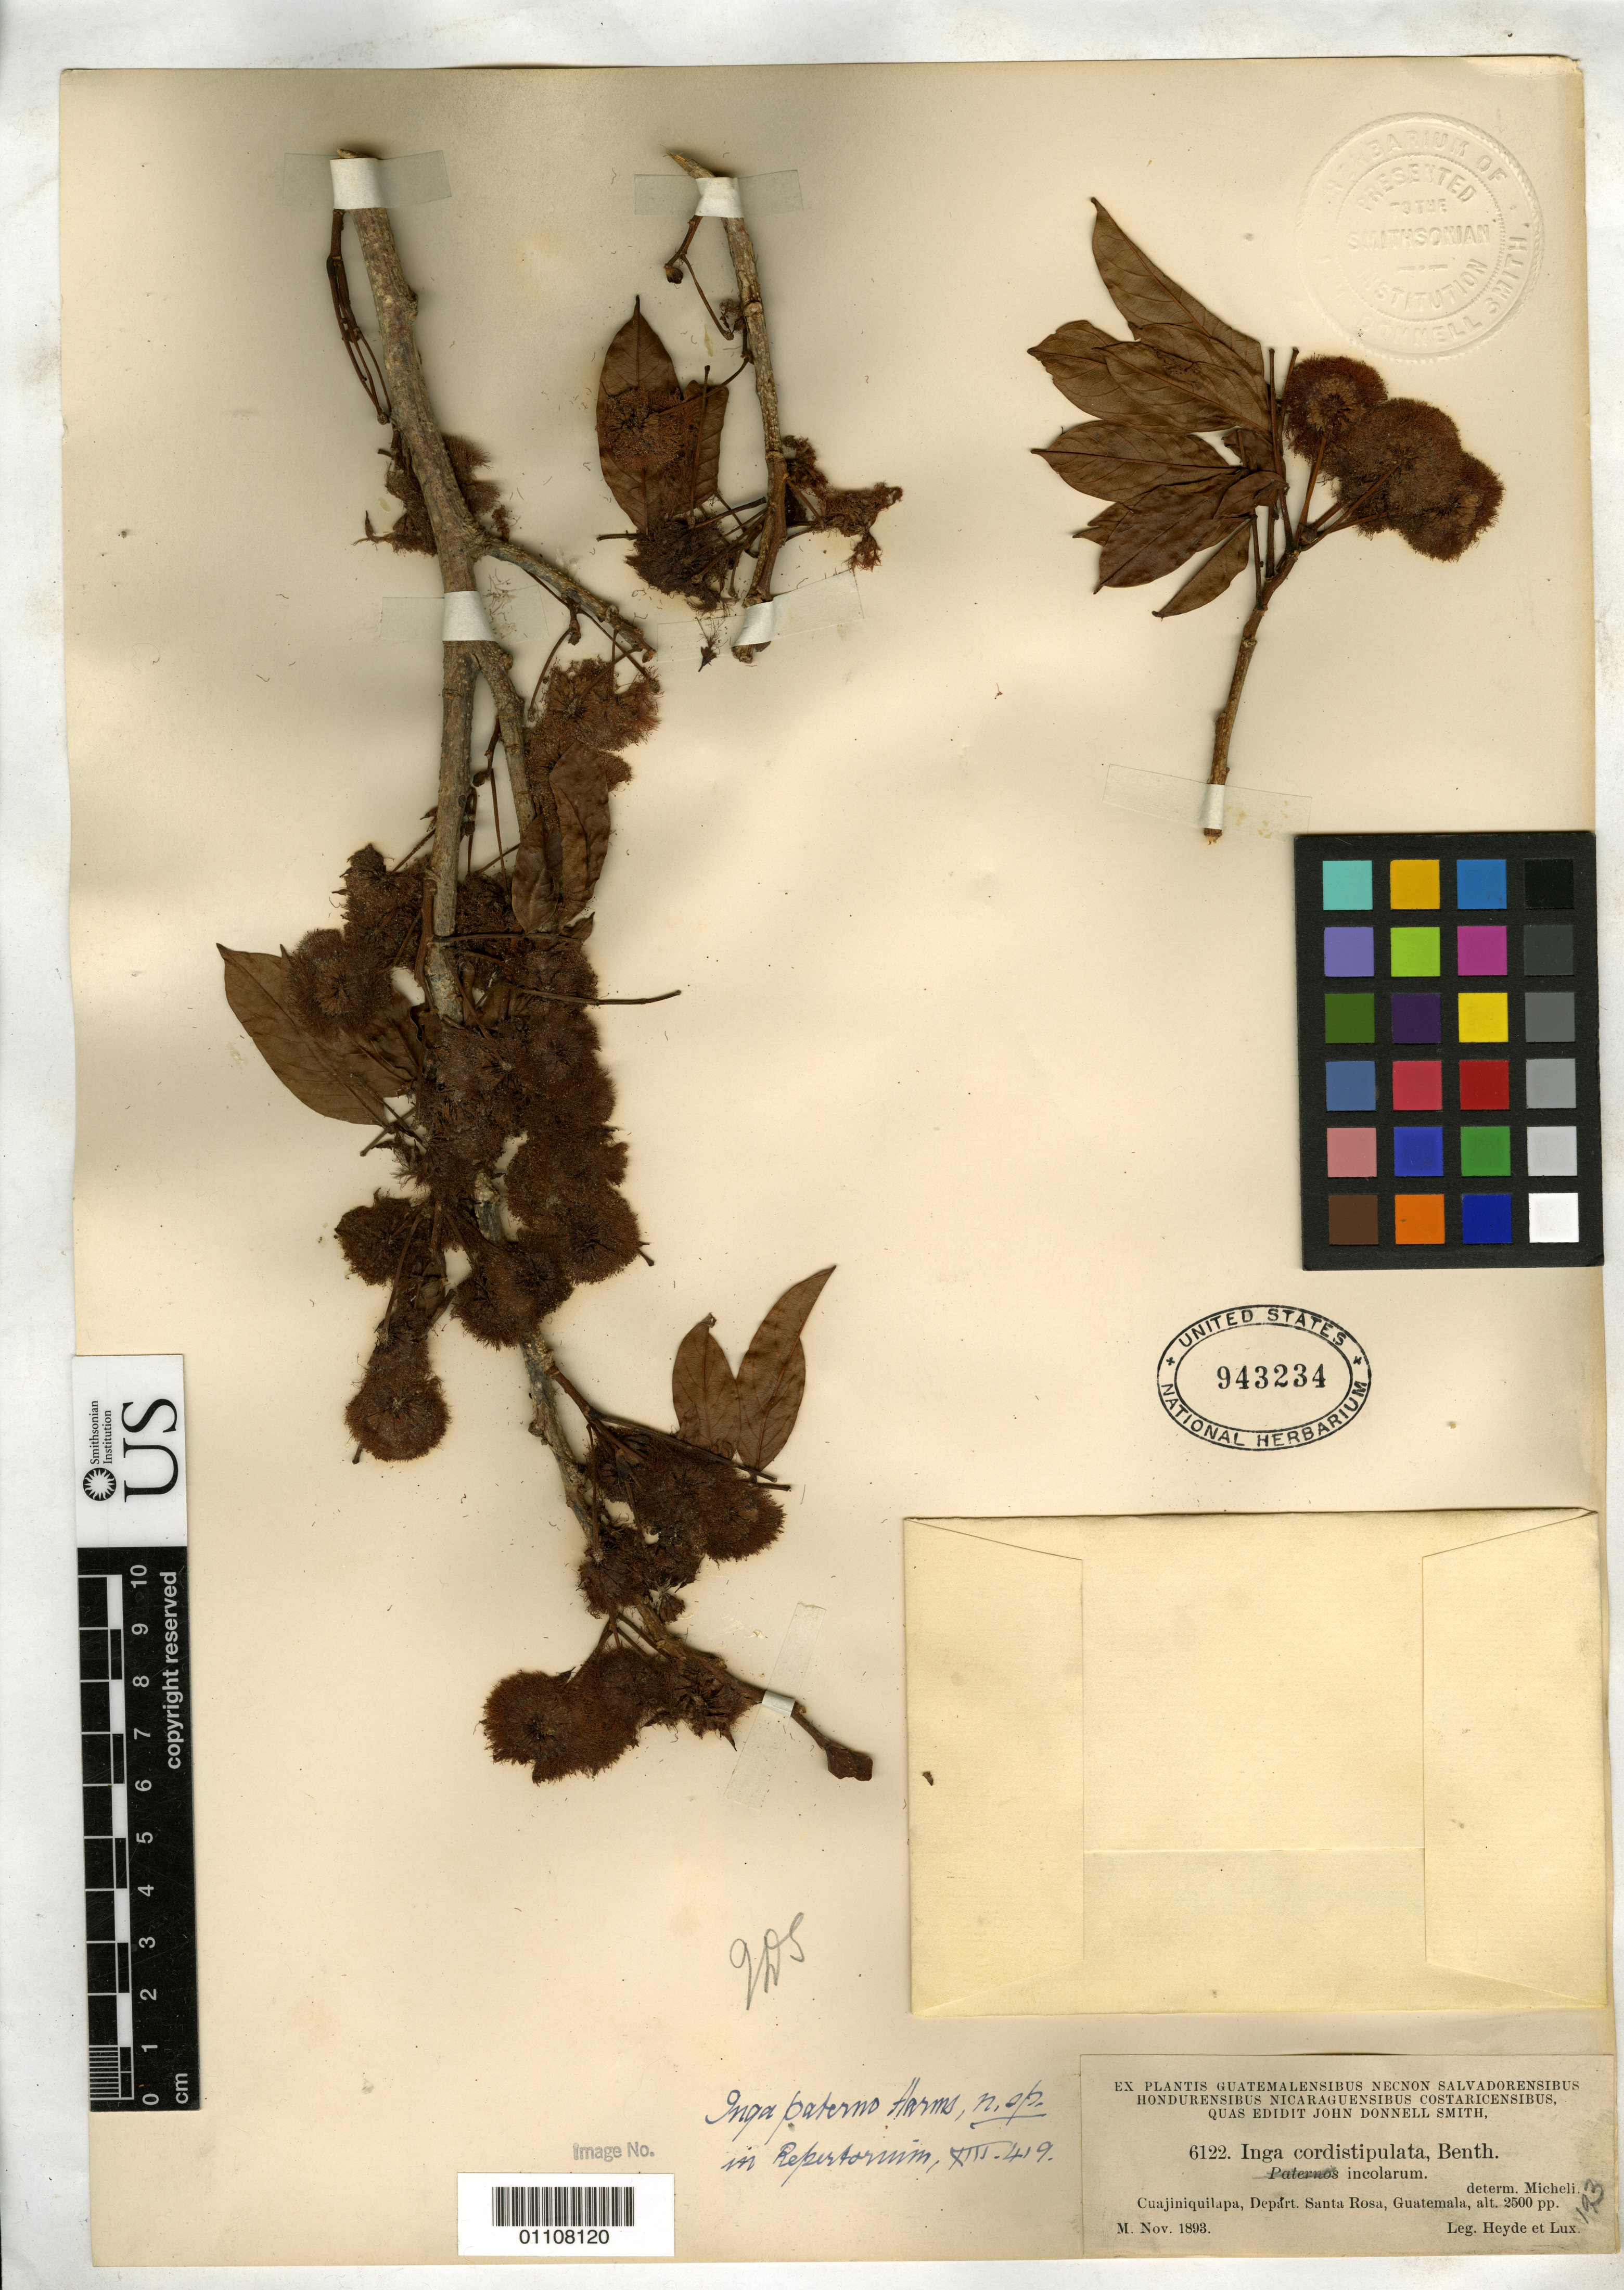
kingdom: Plantae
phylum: Tracheophyta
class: Magnoliopsida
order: Fabales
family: Fabaceae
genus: Inga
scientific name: Inga paterno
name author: Harms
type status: Syntype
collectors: E. T. Heyde & E. Lux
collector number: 6122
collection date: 1893-11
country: Guatemala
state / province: Santa Rosa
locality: Cuajiniquilapa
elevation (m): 762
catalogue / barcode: US 943234